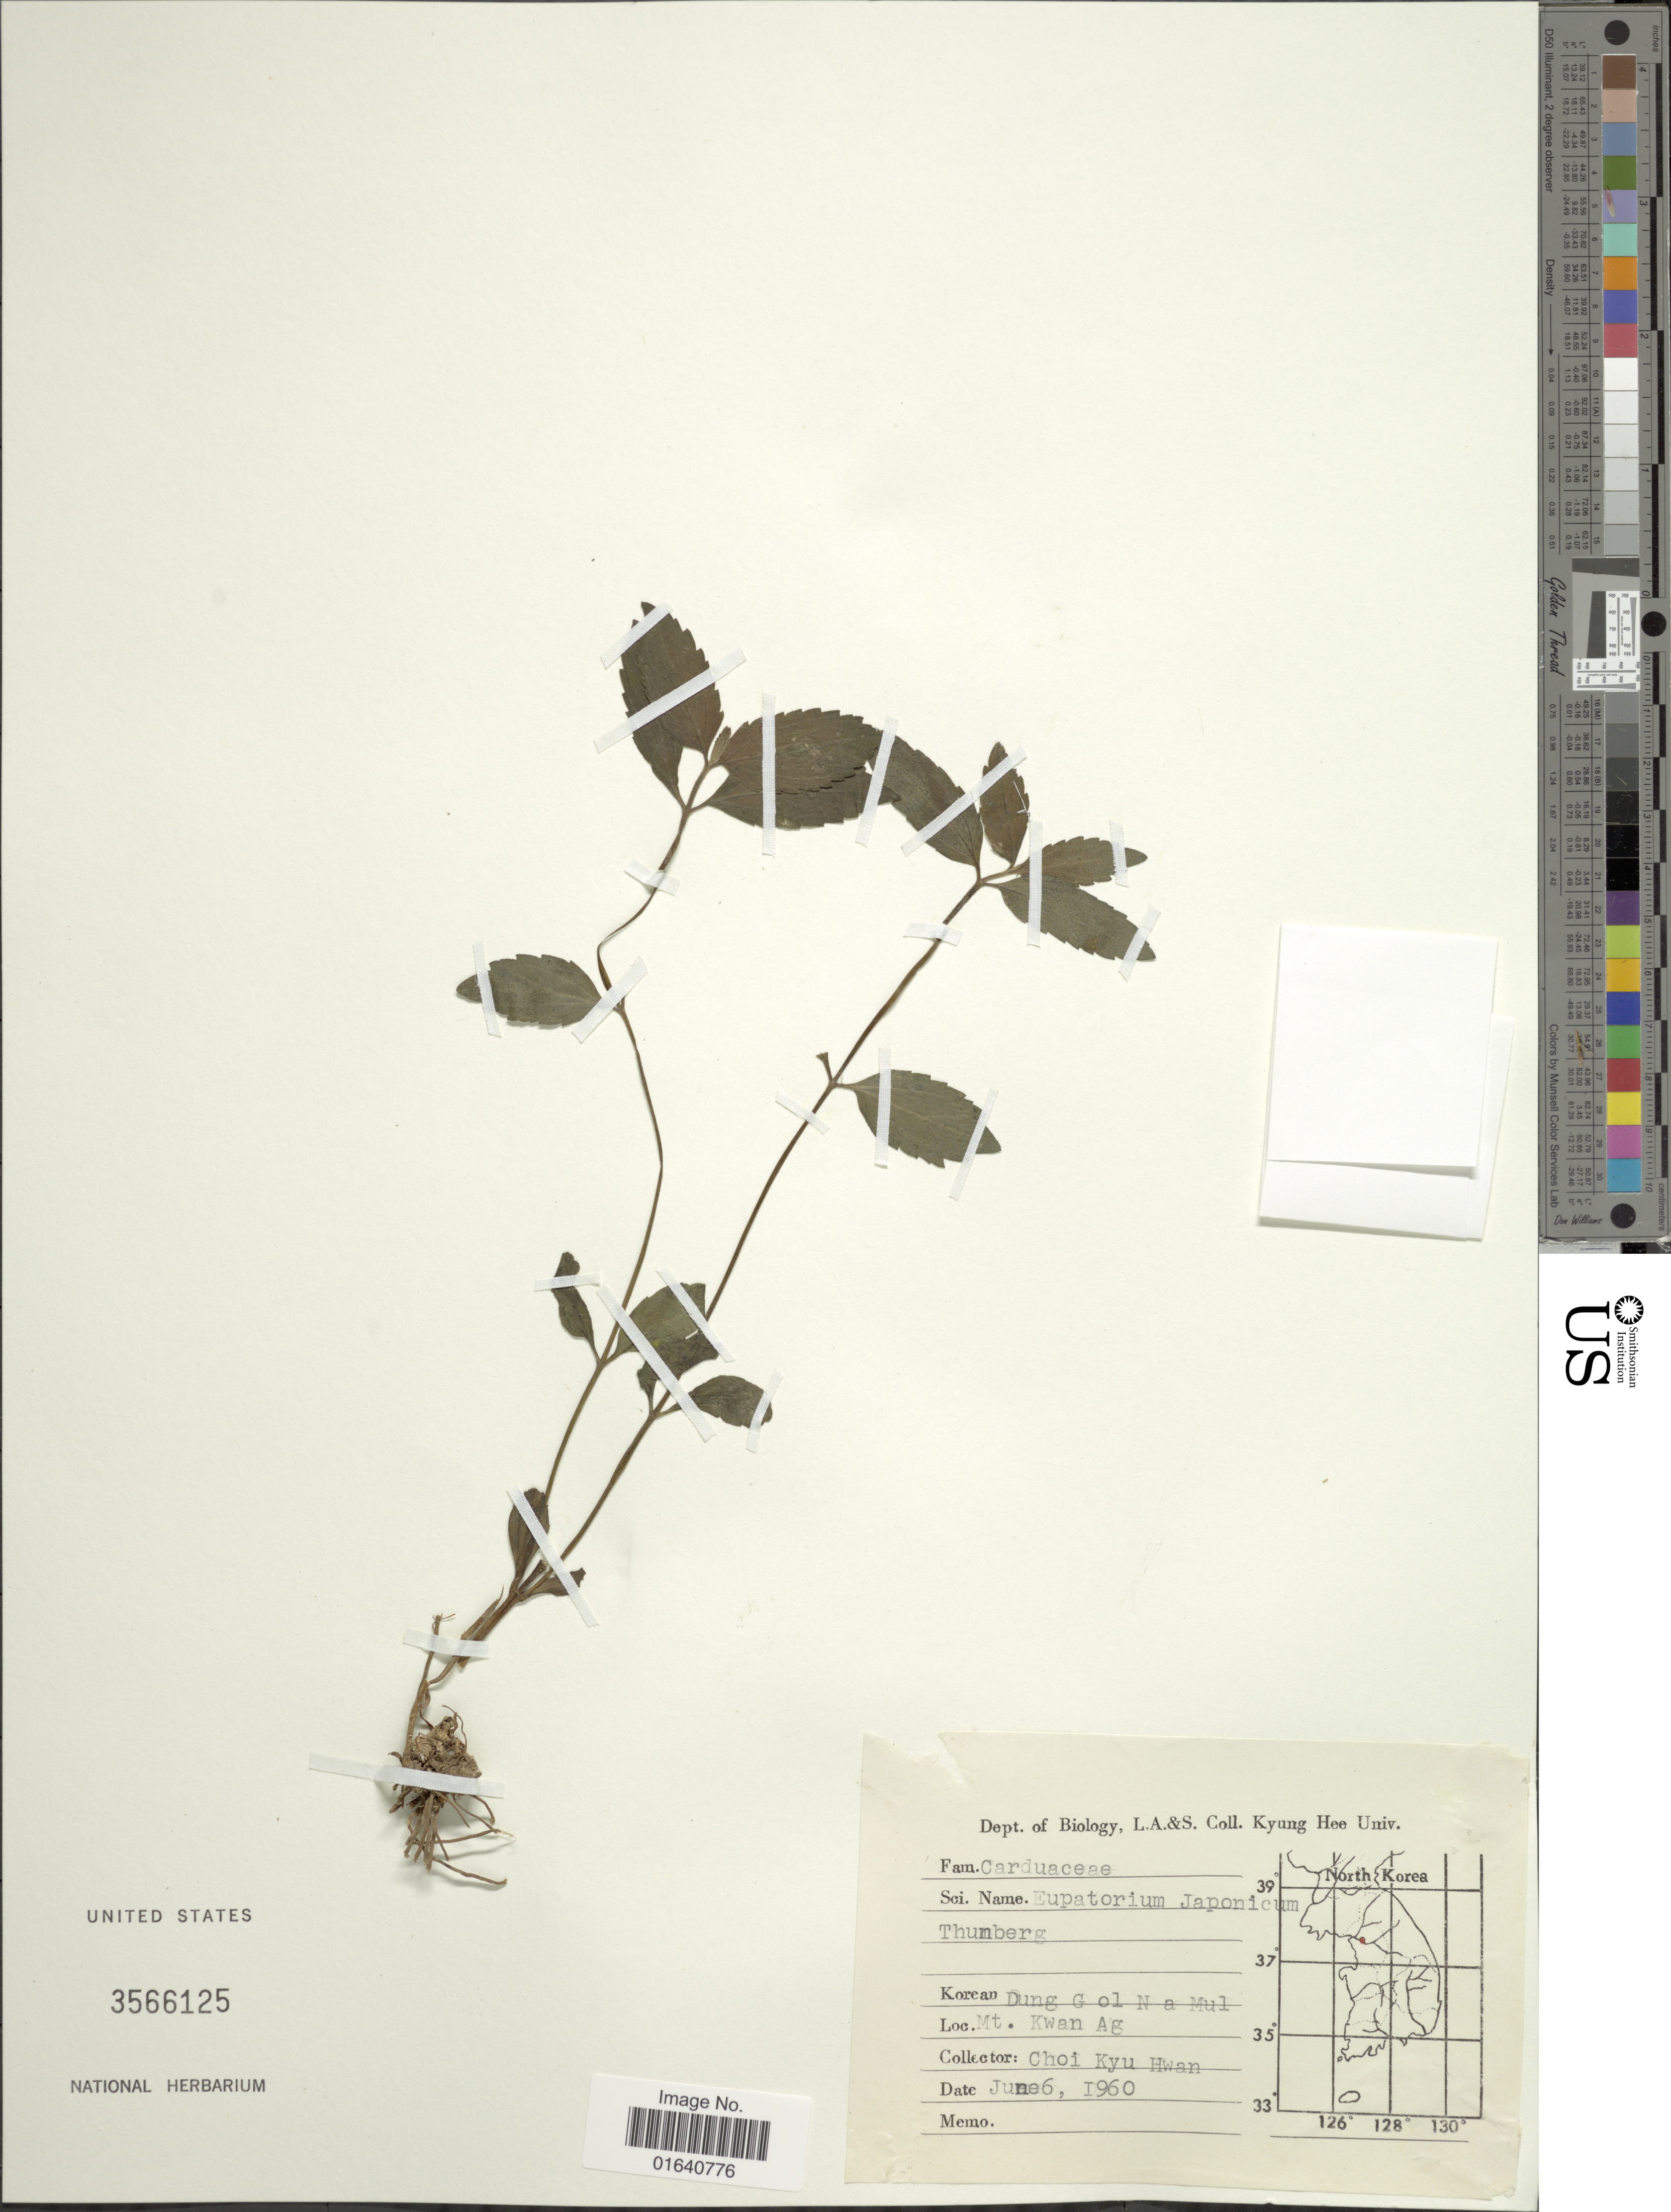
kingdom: Plantae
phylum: Tracheophyta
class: Magnoliopsida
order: Asterales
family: Asteraceae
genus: Eupatorium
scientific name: Eupatorium japonicum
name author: Thunb.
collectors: C. Hwan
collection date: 1960-06-06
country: North Korea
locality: Korean Dung Gol Na Mul, Mt Kwan Ag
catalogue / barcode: US 3566125